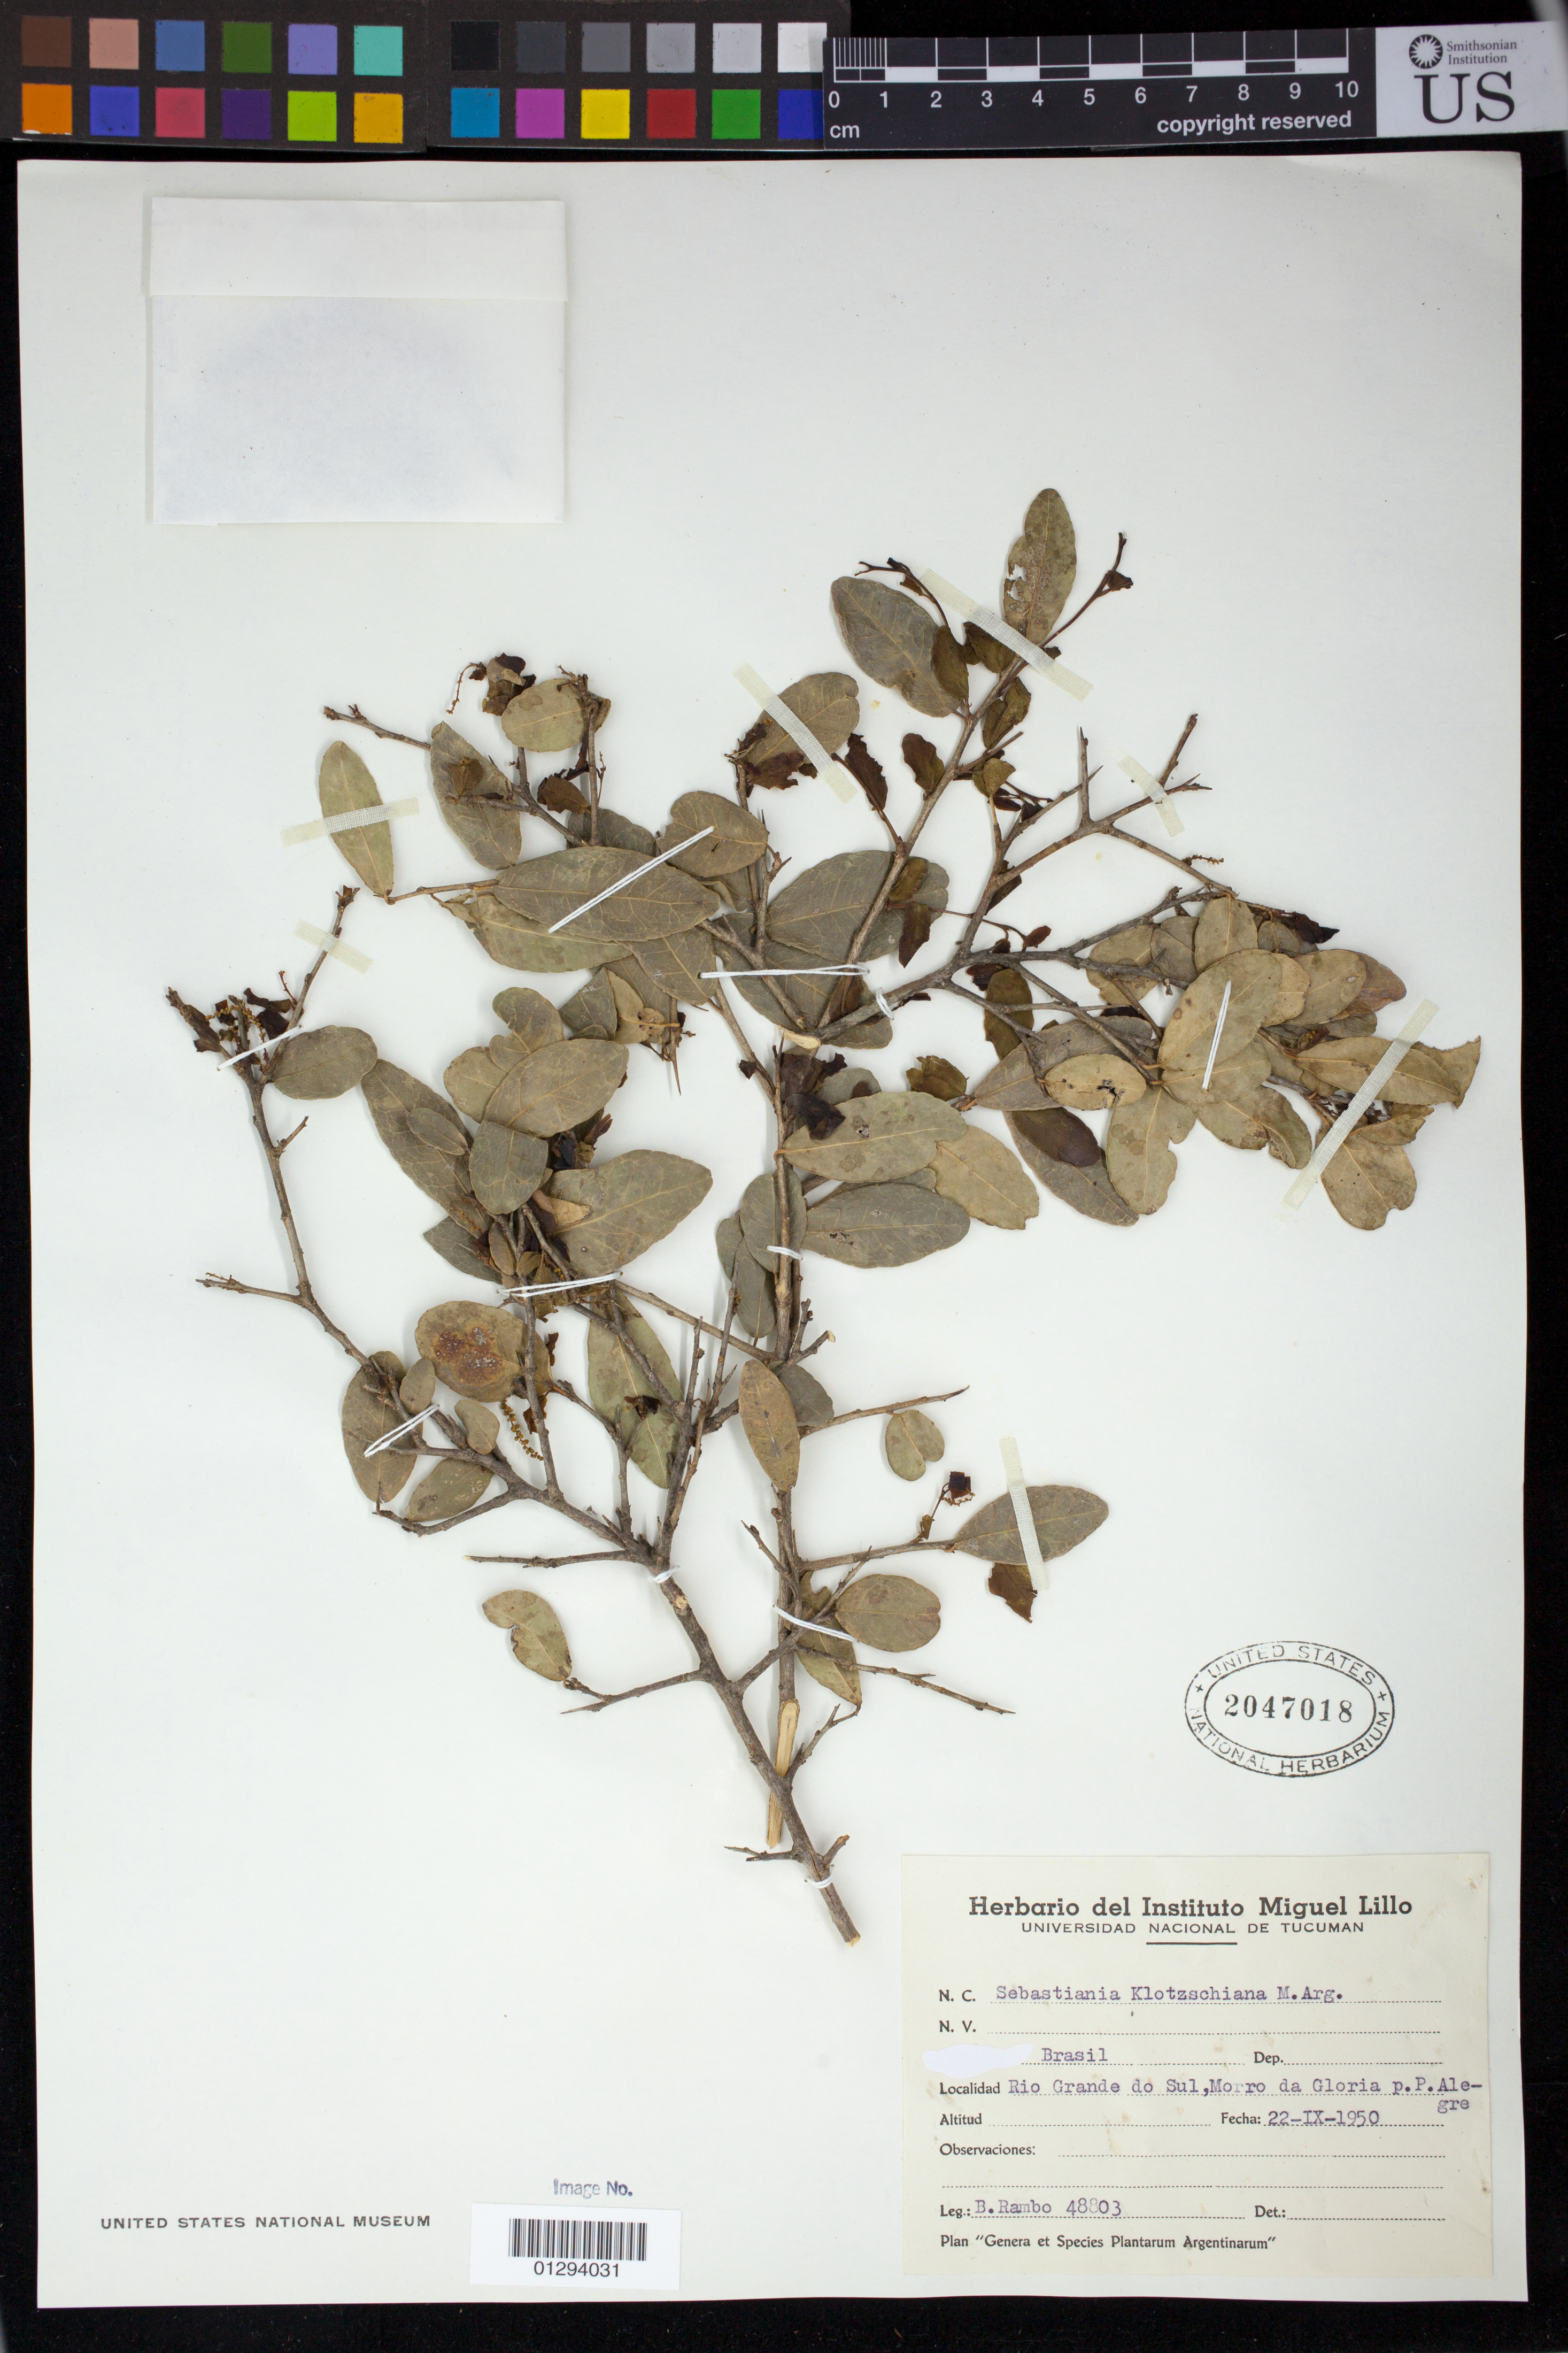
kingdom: Plantae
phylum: Tracheophyta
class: Magnoliopsida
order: Malpighiales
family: Euphorbiaceae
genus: Sebastiania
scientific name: Sebastiania commersoniana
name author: (Baill.) L.B. Sm. & Downs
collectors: B. Rambo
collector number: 48803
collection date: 1950-09-22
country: Brazil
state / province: Rio Grande do Sul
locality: Morro da Gloria p. P. Alegre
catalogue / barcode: US 2047018